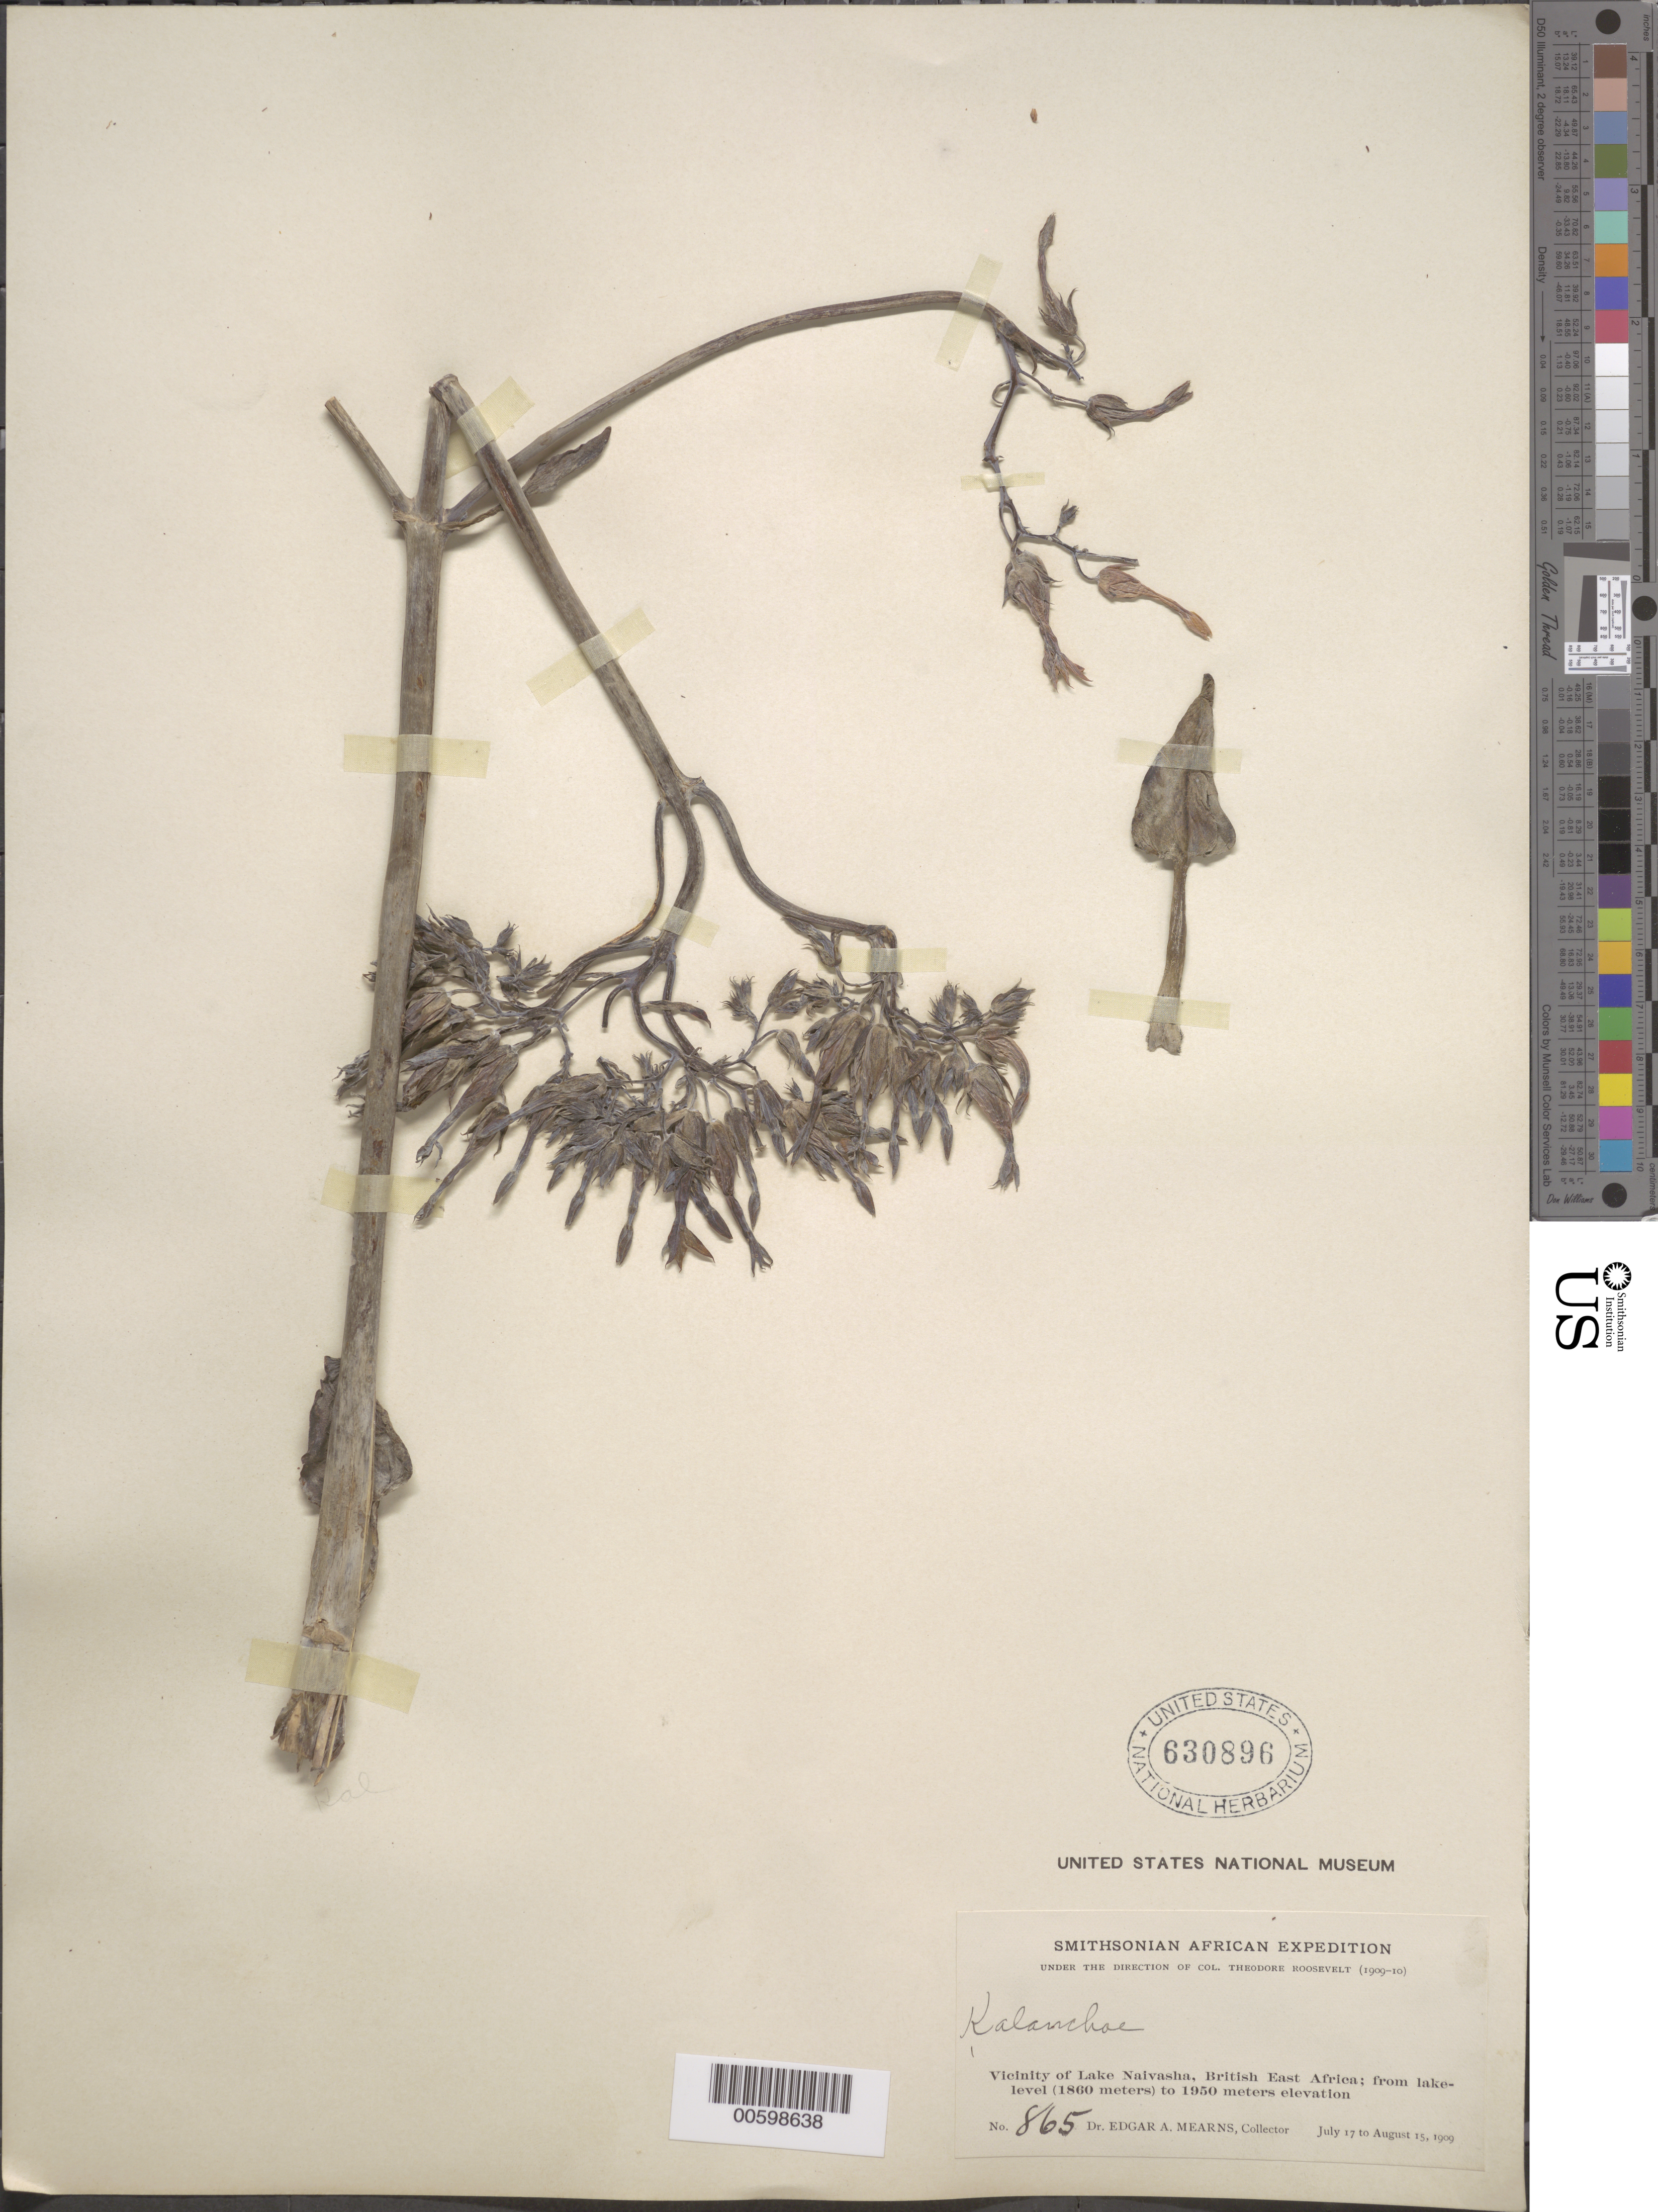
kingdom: Plantae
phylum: Tracheophyta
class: Magnoliopsida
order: Saxifragales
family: Crassulaceae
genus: Kalanchoe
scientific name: Kalanchoe sp.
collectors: E. A. Mearns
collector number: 865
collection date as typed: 17 Jul 1909 to 15 Aug 1909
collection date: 1909-07-17/1909-08-15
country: Kenya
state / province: Nakuru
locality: Vicinity of Lake Naivasha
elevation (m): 1860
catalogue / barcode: US 630896